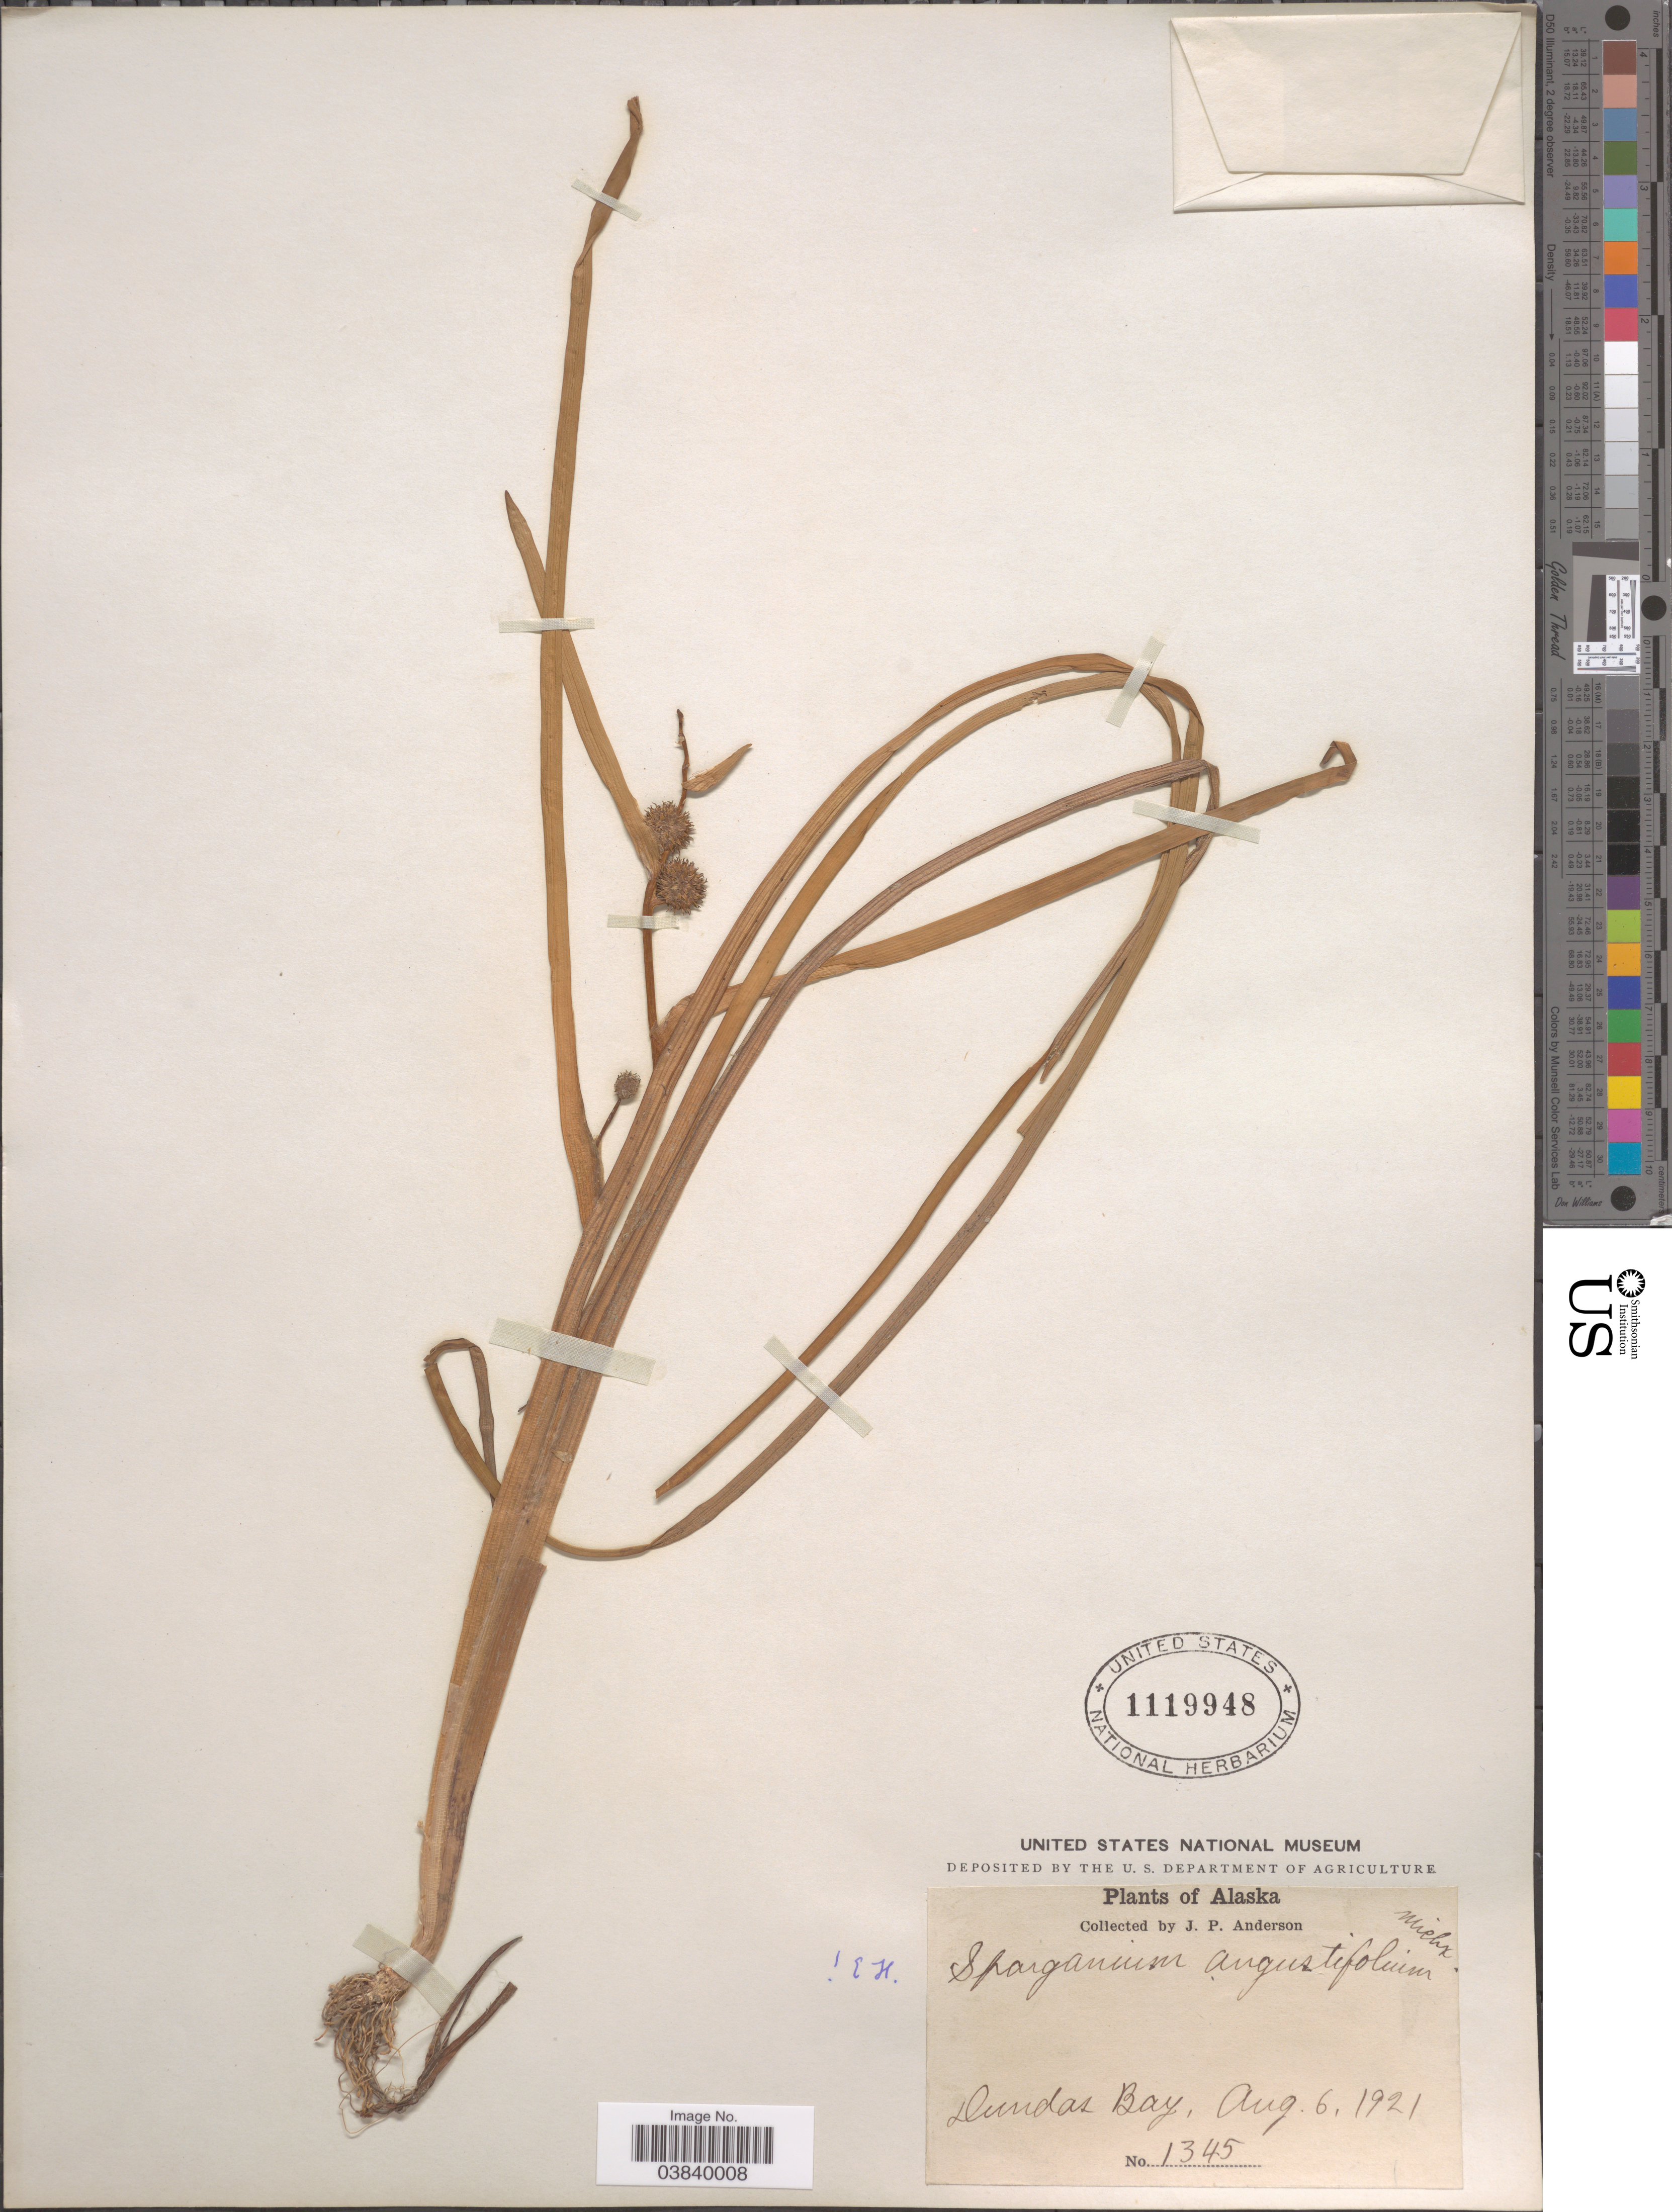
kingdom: Plantae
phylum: Tracheophyta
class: Liliopsida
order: Poales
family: Typhaceae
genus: Sparganium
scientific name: Sparganium angustifolium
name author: Michx.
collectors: J. P. Anderson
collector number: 1345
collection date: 1921-08-06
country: United States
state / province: Alaska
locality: Dundas Bay.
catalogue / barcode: US 1119948